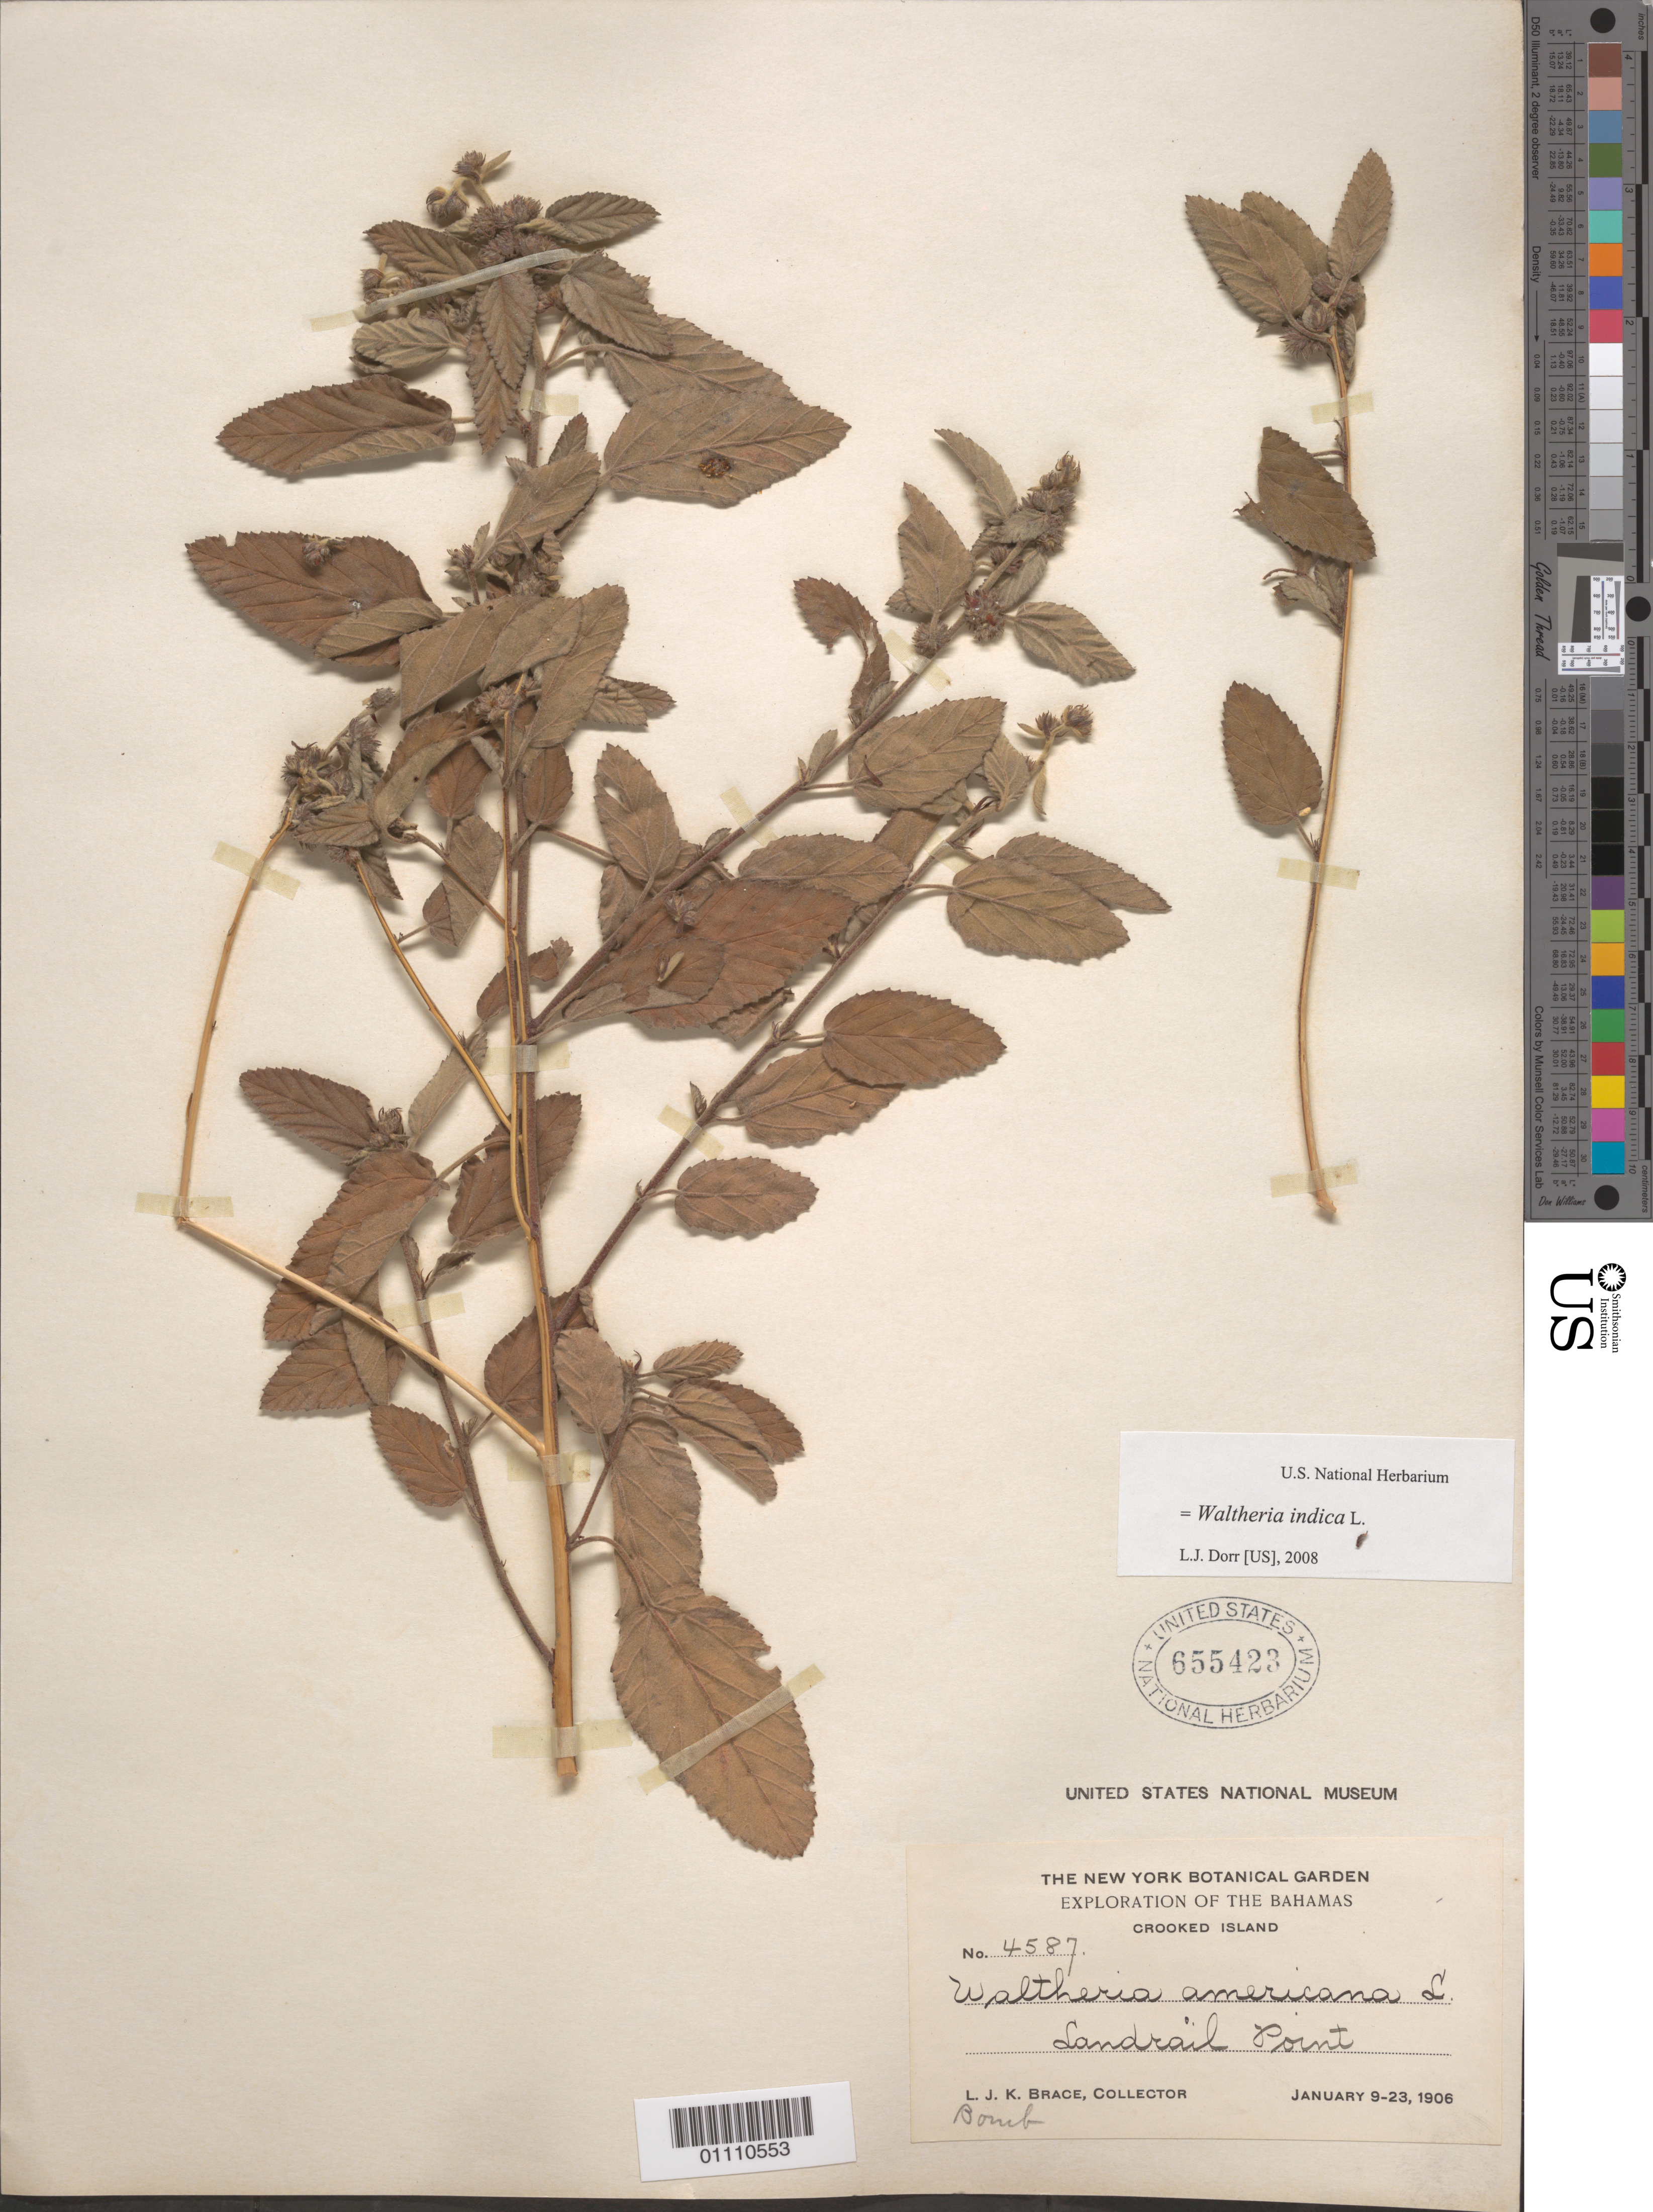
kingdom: Plantae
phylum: Tracheophyta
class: Magnoliopsida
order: Malvales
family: Malvaceae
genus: Waltheria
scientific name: Waltheria indica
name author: L.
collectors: L. J. K. Brace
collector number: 4587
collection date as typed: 09 Jan 1906 to 23 Jan 1906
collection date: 1906-01-09/1906-01-23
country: Bahamas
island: Crooked I.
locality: Landrail Point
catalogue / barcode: US 655423